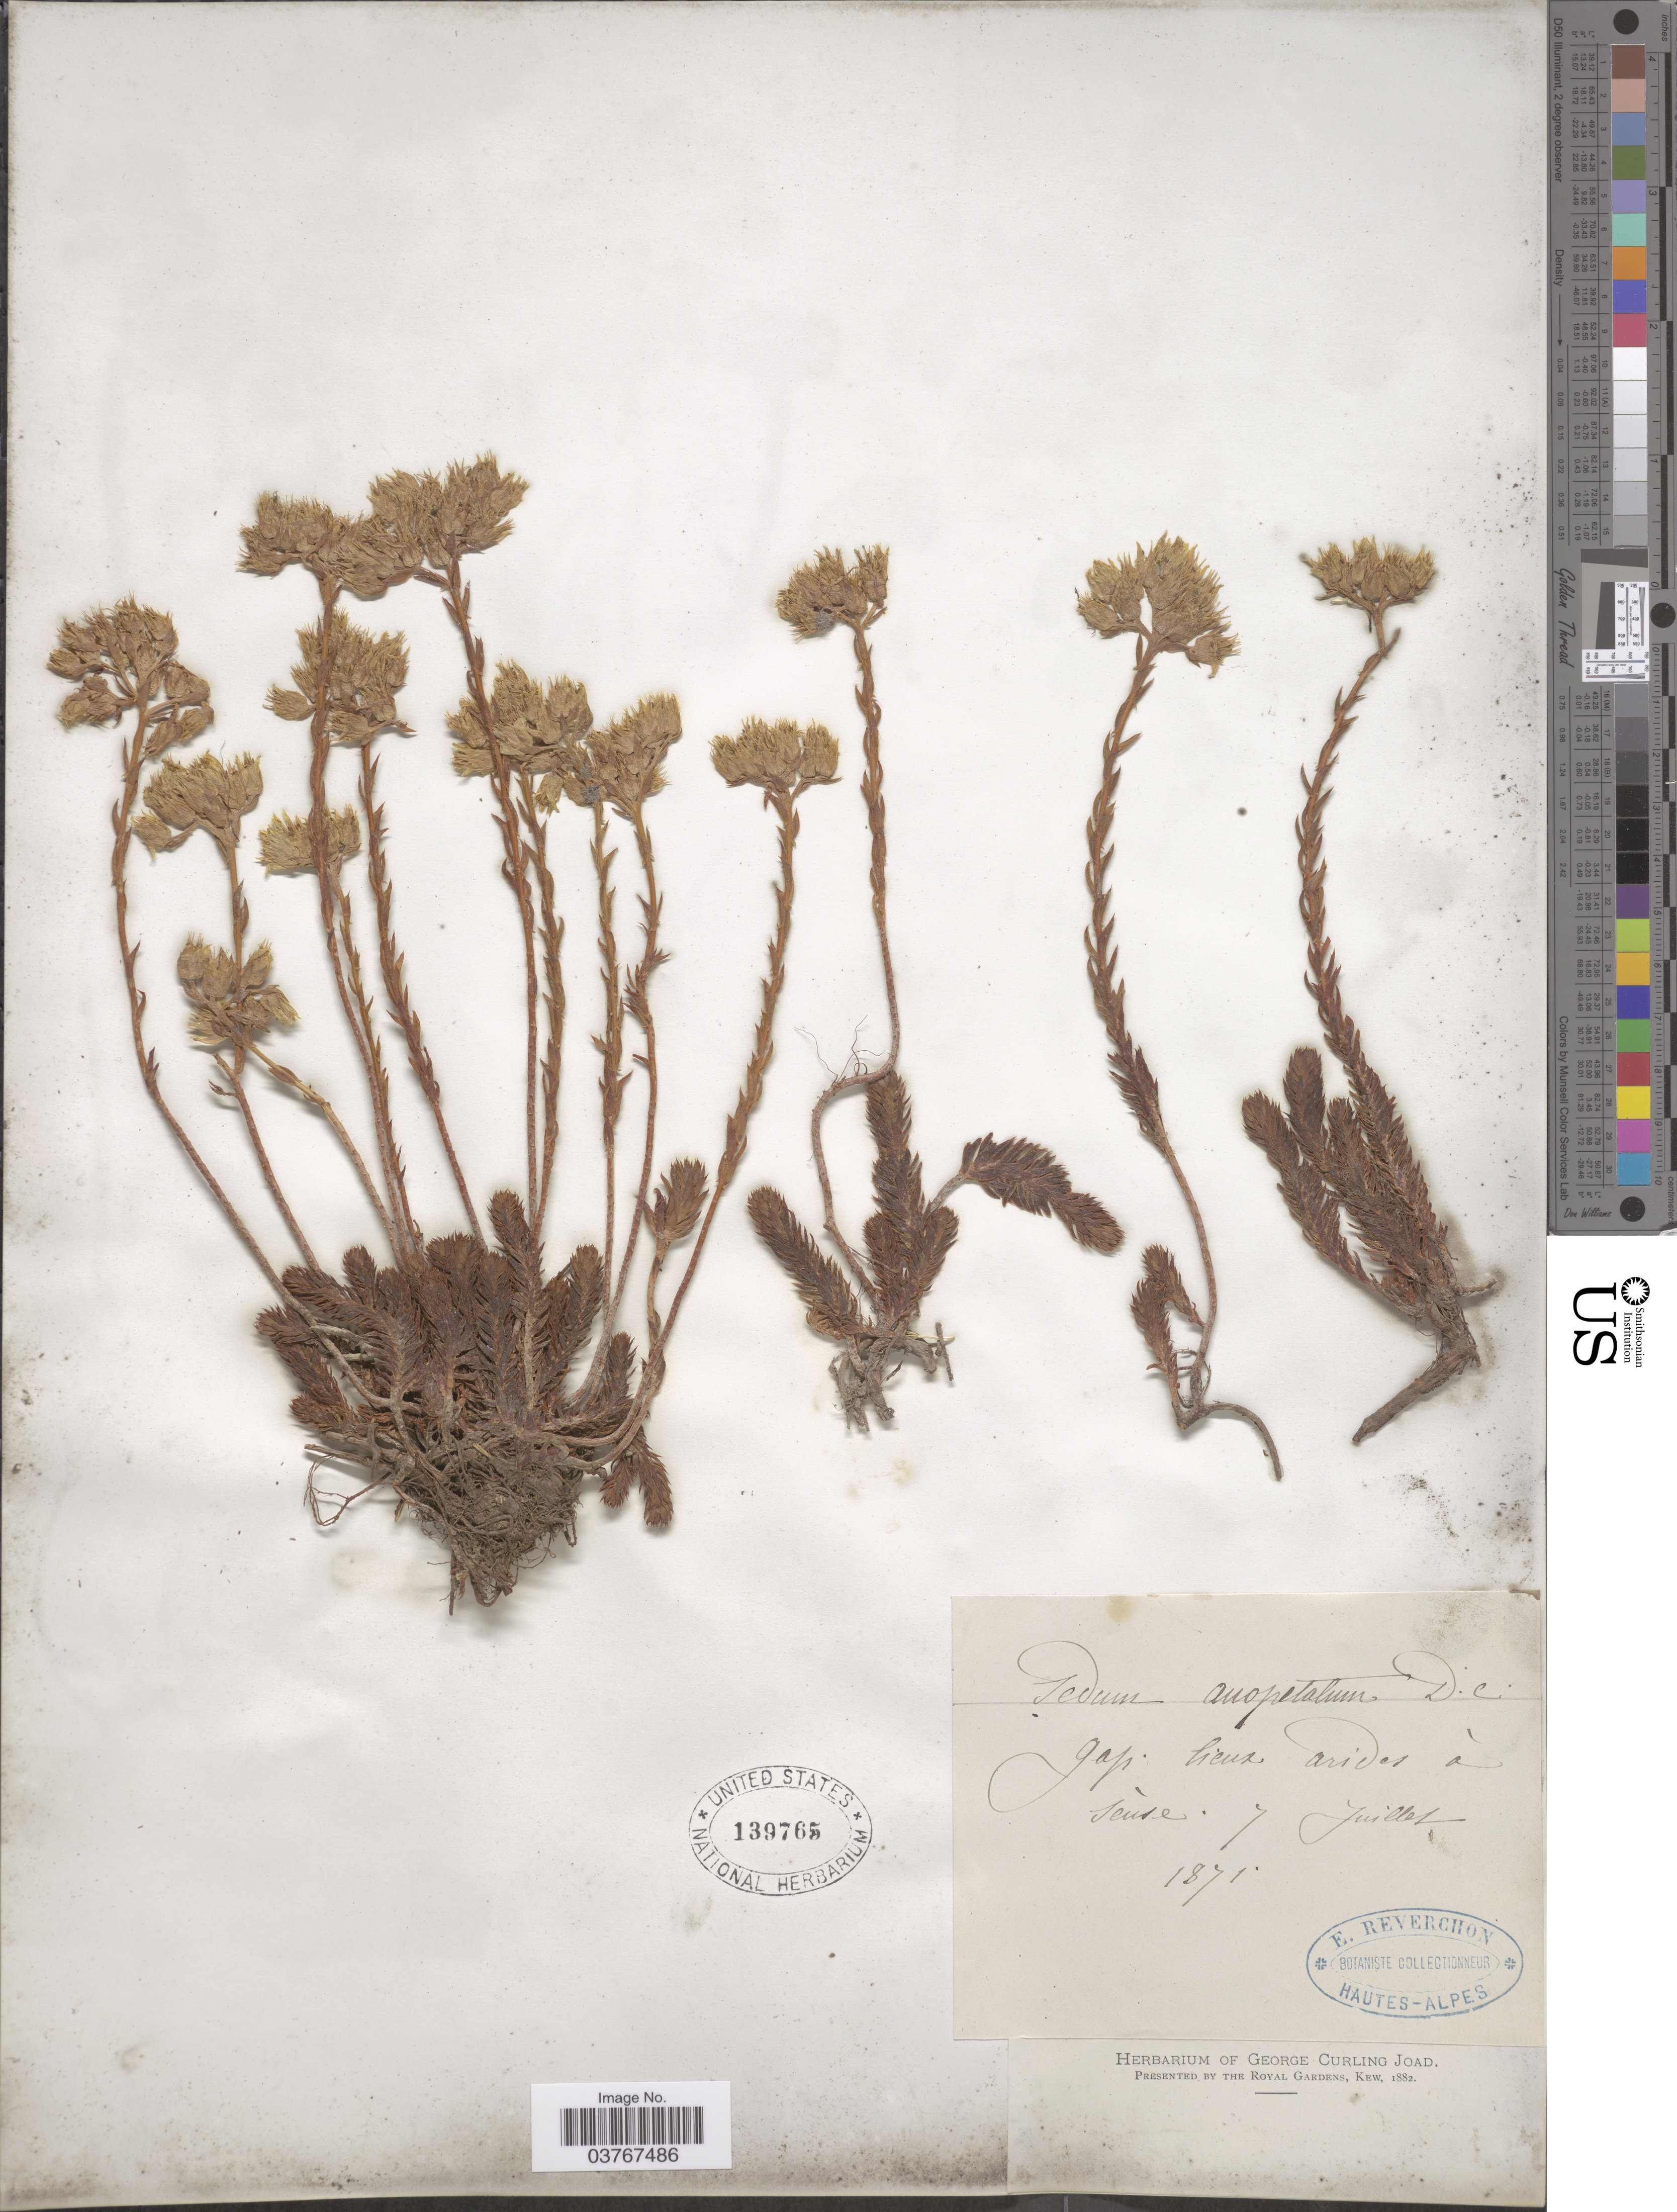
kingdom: Plantae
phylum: Tracheophyta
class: Magnoliopsida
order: Saxifragales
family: Crassulaceae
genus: Sedum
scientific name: Sedum anopetalum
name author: DC.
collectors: E. Reverchon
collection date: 1871-07-07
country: Sweden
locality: Gap. lieux arides à Seuse.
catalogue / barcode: US 139765